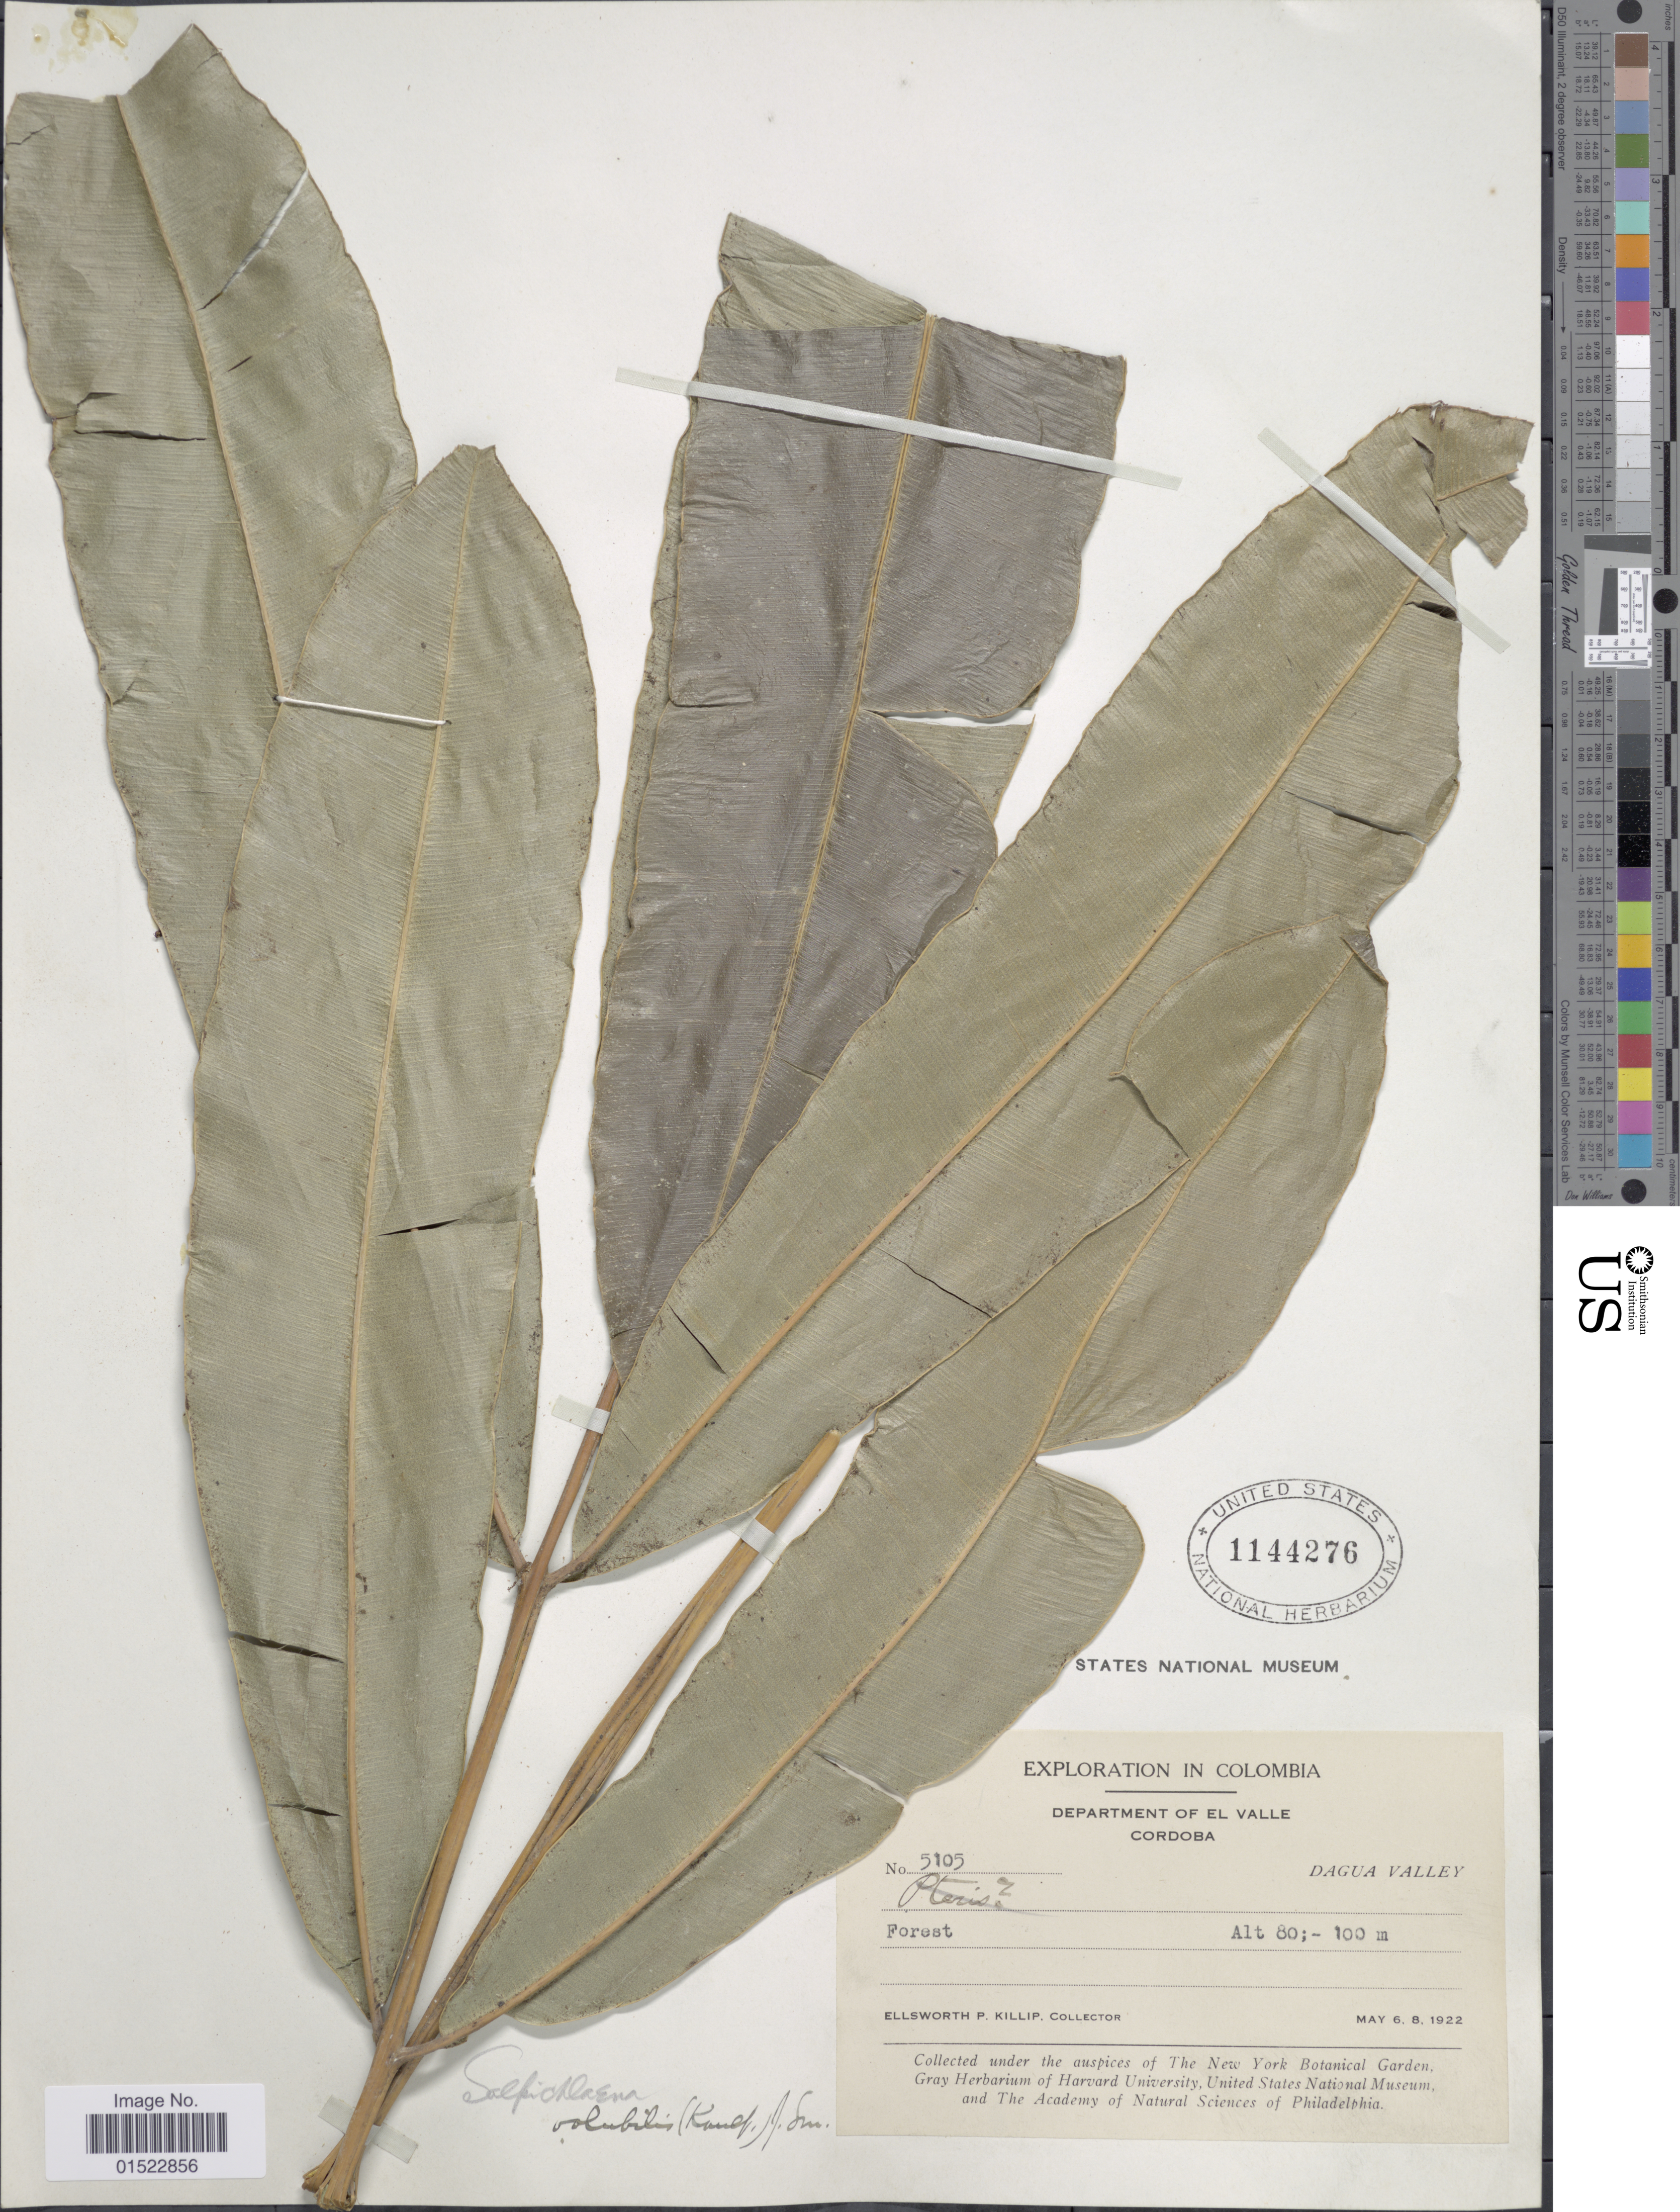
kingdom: Plantae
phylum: Tracheophyta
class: Polypodiopsida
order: Polypodiales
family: Blechnaceae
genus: Salpichlaena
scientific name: Salpichlaena volubilis subsp. volubilis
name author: (Kaulf.) J. Sm.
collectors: E. P. Killip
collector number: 5105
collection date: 1922-05-06/1922-05-08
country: Colombia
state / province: Valle del Cauca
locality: Department of El Valle, Coroba, Dagua Valley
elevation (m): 80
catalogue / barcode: US 1144276